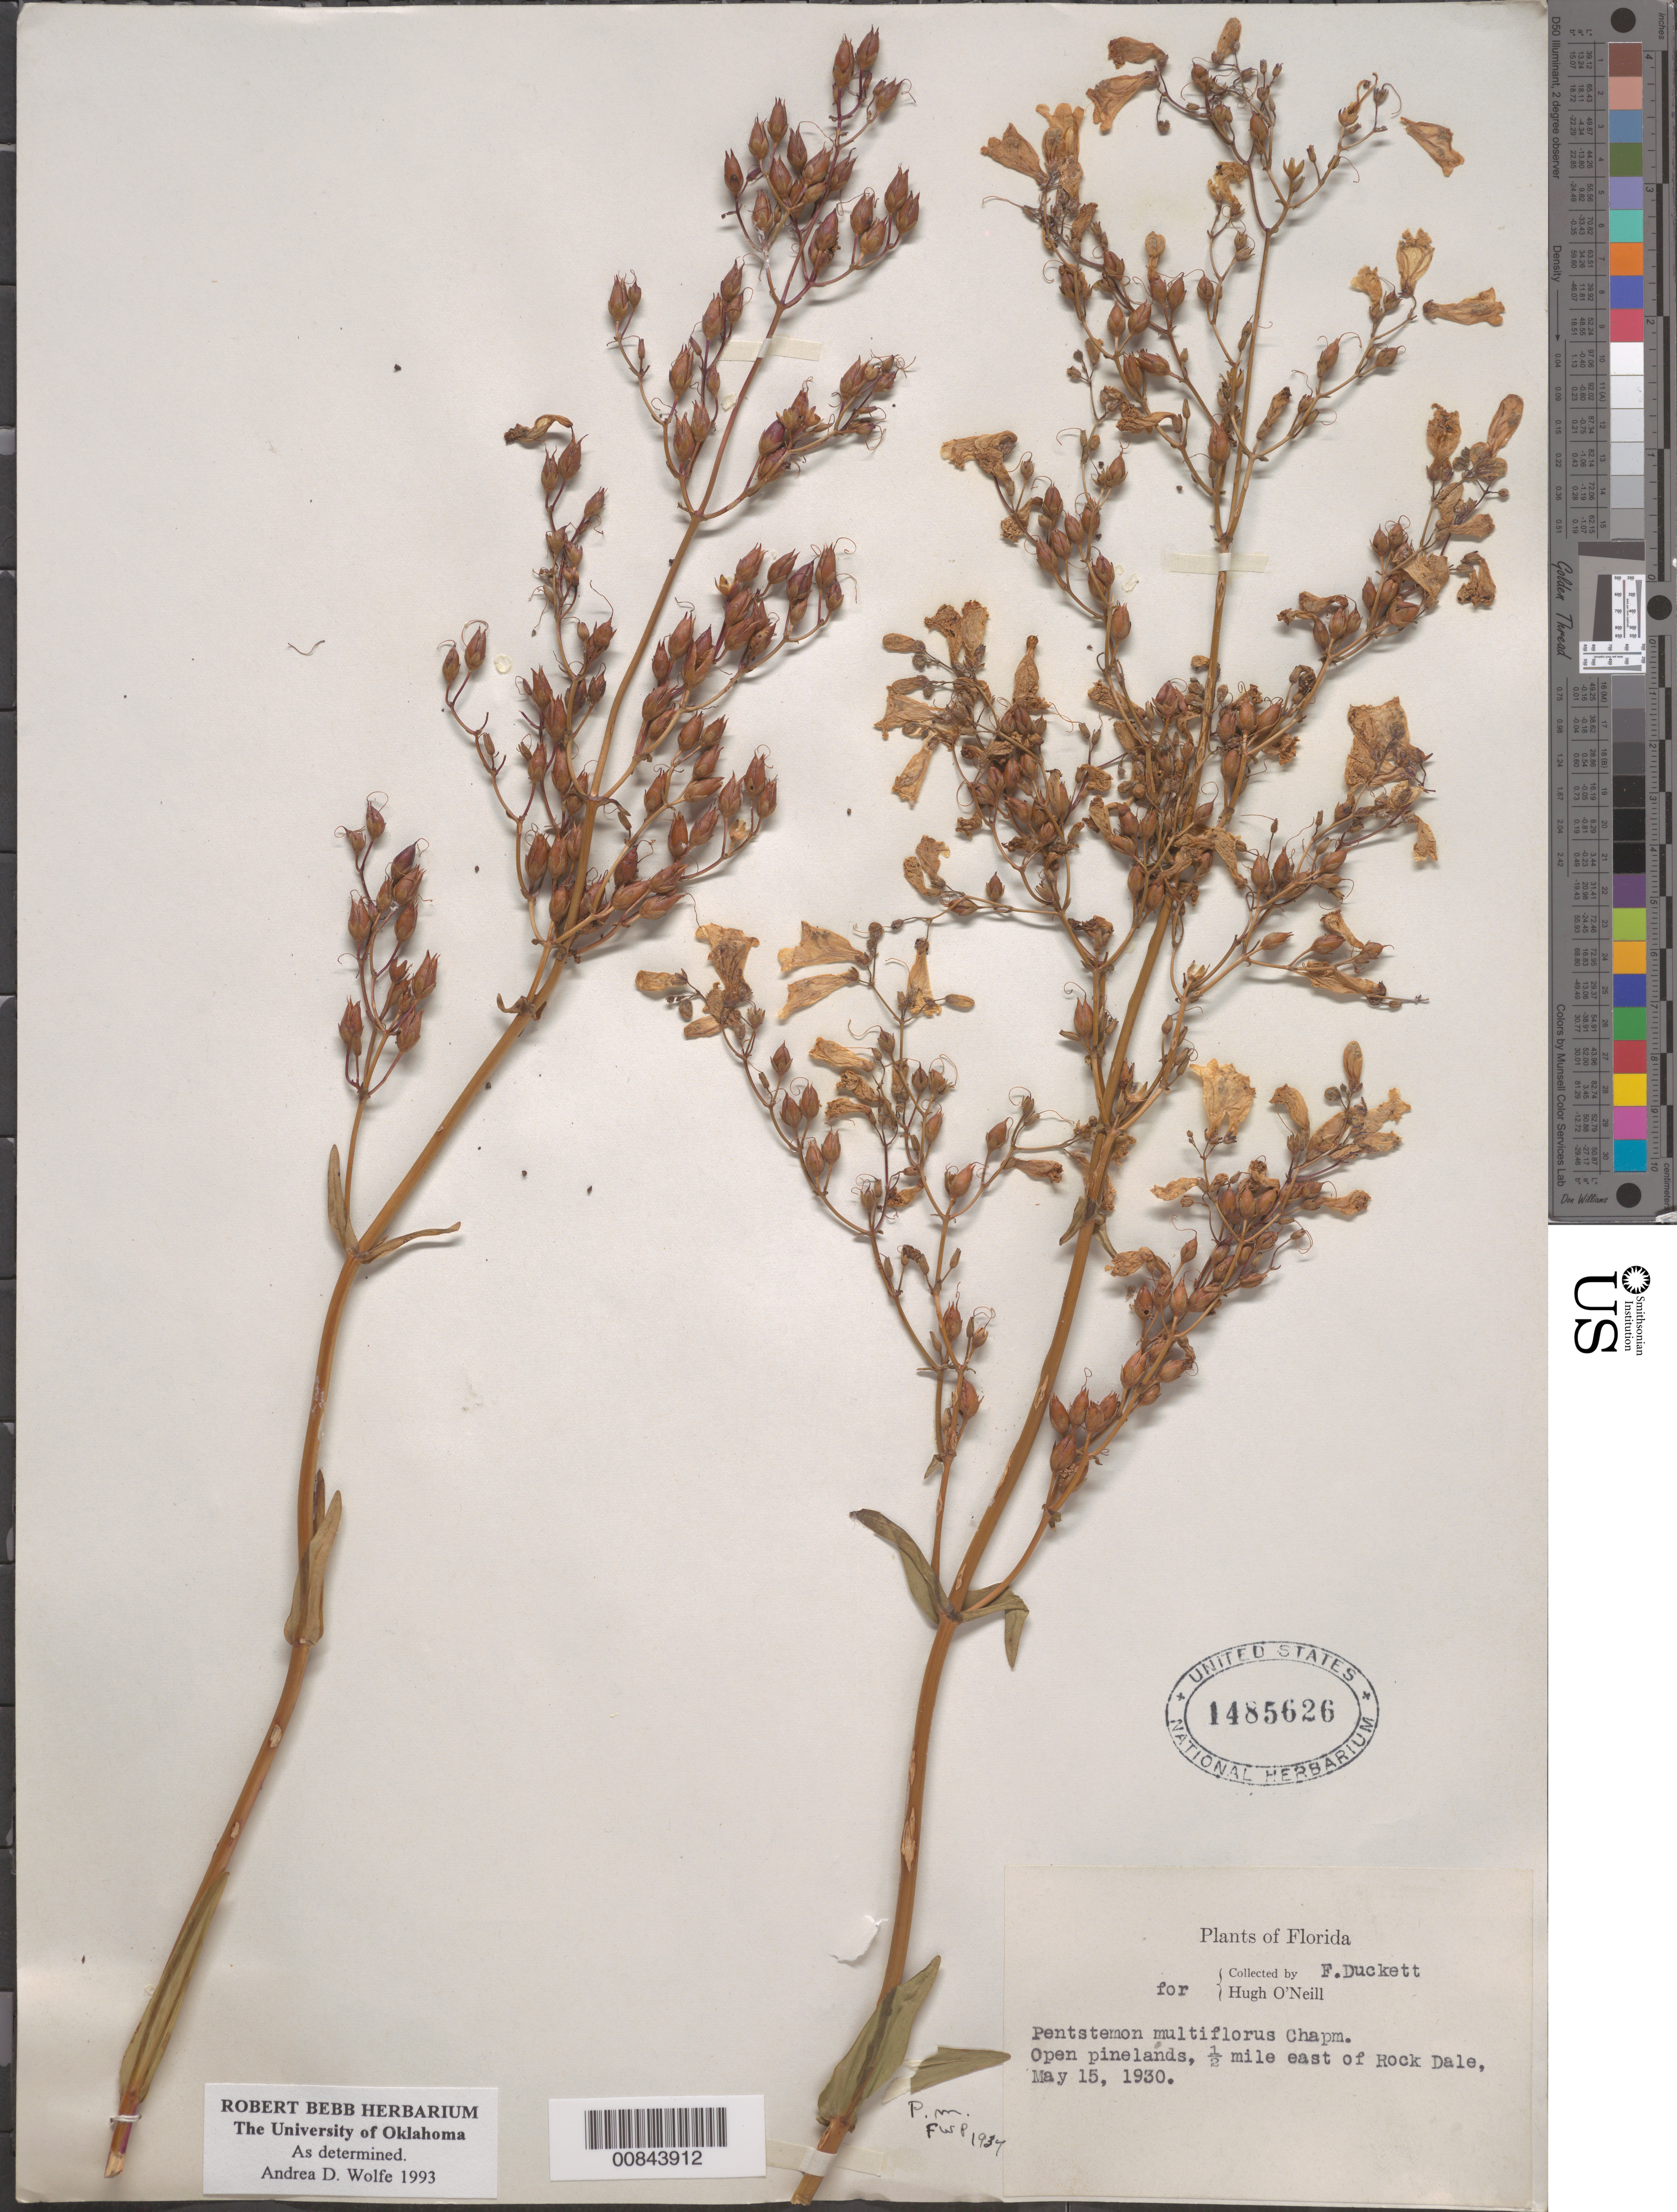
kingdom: Plantae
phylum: Tracheophyta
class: Magnoliopsida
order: Lamiales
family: Plantaginaceae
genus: Penstemon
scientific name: Penstemon multiflorus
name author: Chapm. in Small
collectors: F. Duckett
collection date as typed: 15 May 1930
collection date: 1930-05-15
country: United States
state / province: Florida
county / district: Miami-Dade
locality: E of Rockdale.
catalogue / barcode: US 1485626